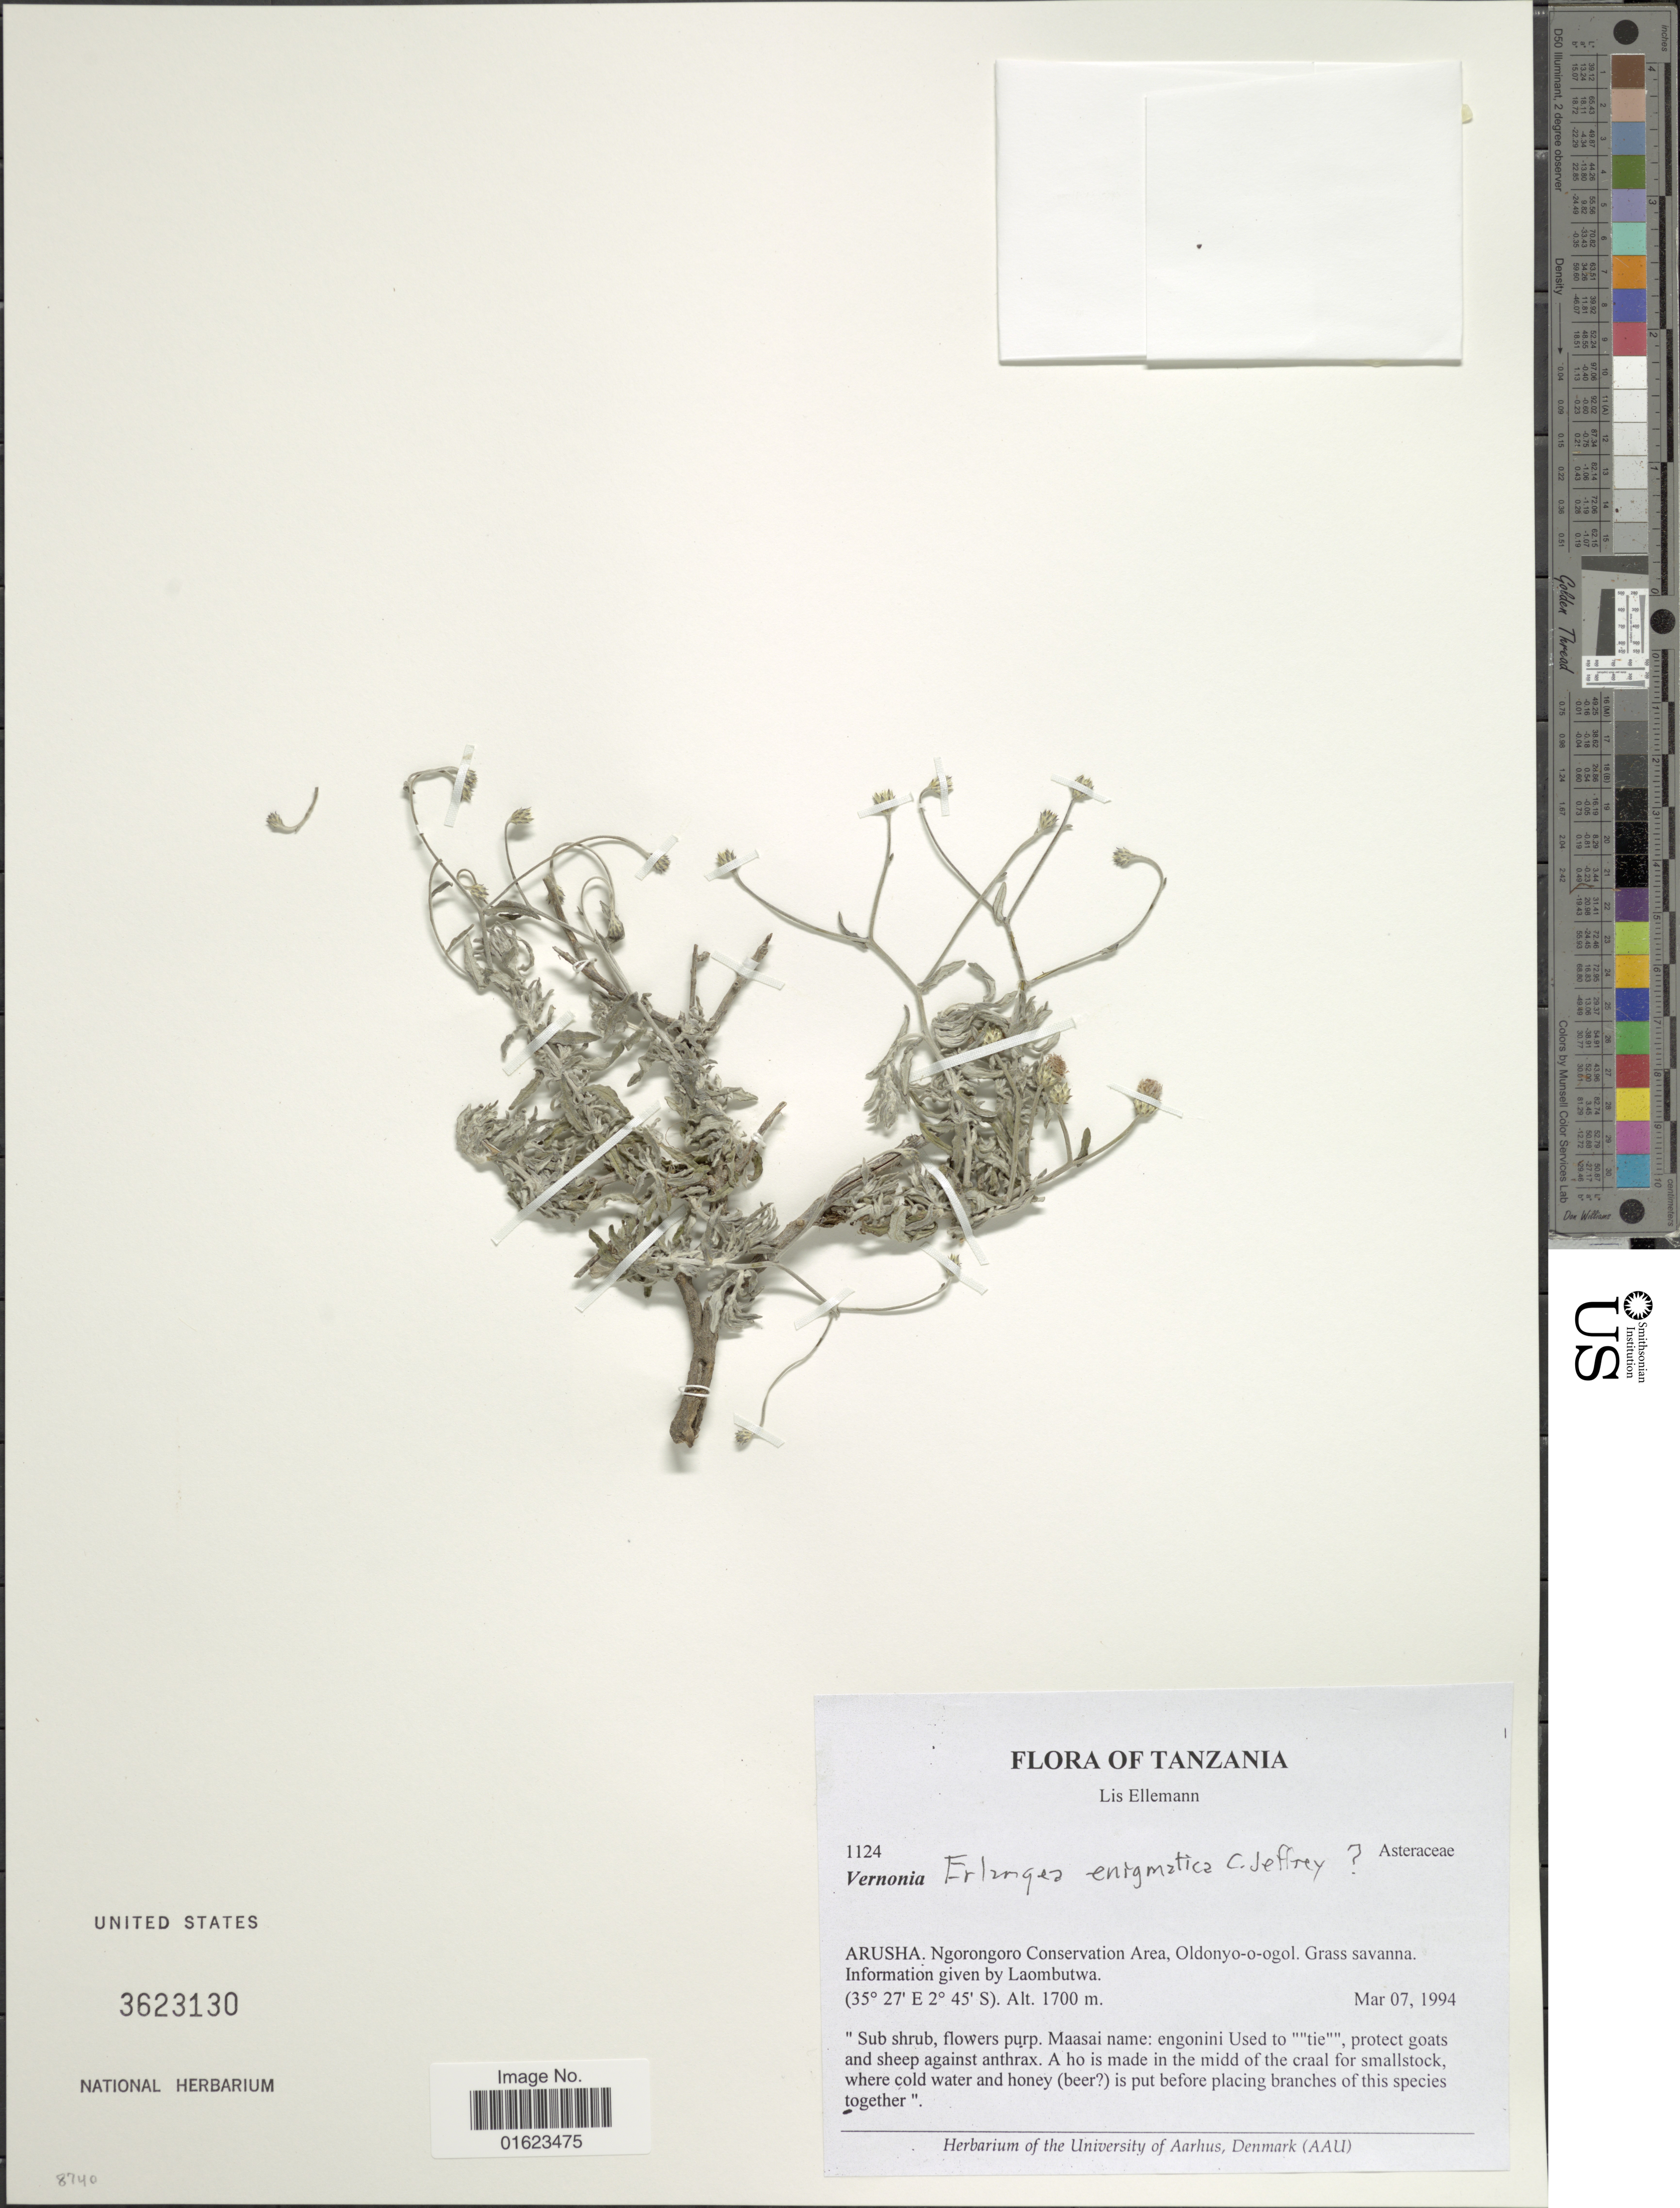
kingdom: Plantae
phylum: Tracheophyta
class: Magnoliopsida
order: Asterales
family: Asteraceae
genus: Erlangea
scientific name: Erlangea enigmatica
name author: C. Jeffrey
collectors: L. Ellemann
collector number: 1124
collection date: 1994-03-09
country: Tanzania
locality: Tanzania. Arusha. Ngorongoro Conservation Area, Oldonyo-o-ogol.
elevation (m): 1700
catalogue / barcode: US 3623130